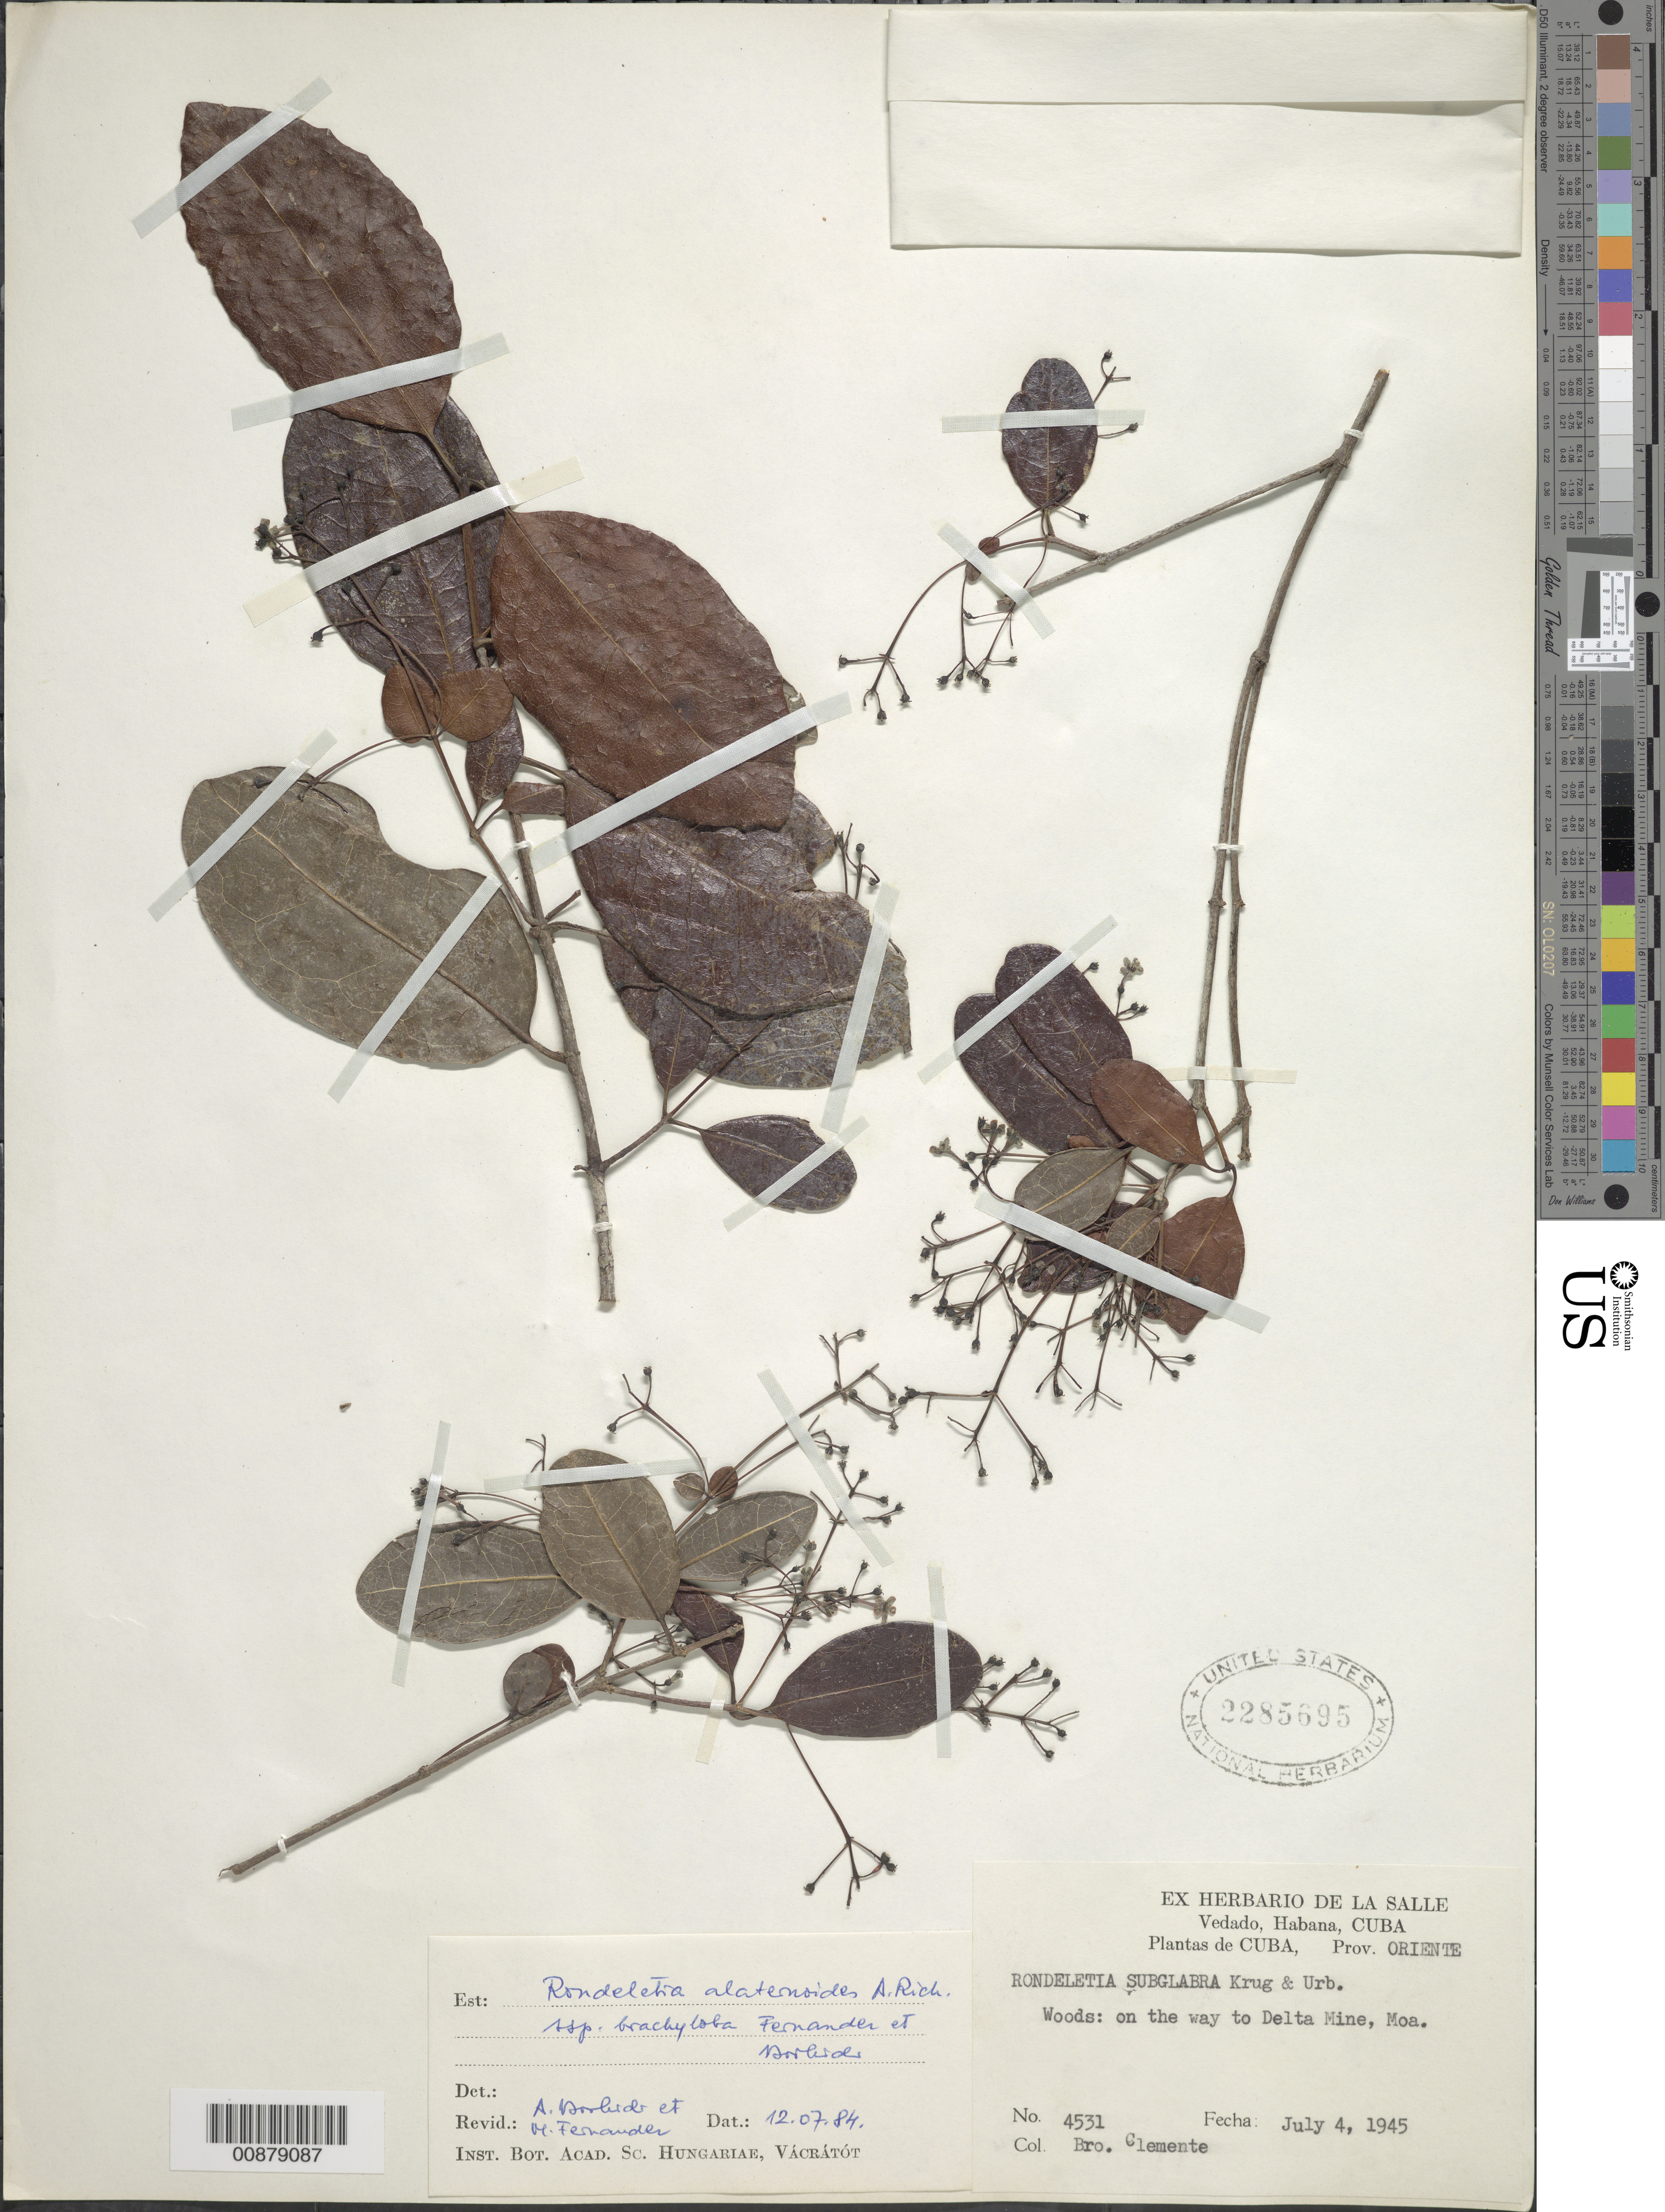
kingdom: Plantae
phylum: Tracheophyta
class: Magnoliopsida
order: Gentianales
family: Rubiaceae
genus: Rondeletia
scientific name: Rondeletia alaternoides subsp. brachyloba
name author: M. Fernández & Borhidi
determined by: Borhidi, Attila L.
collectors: Bro. Clemente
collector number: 4531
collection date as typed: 04 Jul 1945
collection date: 1945-07-04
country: Cuba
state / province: Holguín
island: Cuba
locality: on the way to Delta Mine, Moa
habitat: Woods.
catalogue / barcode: US 2285695